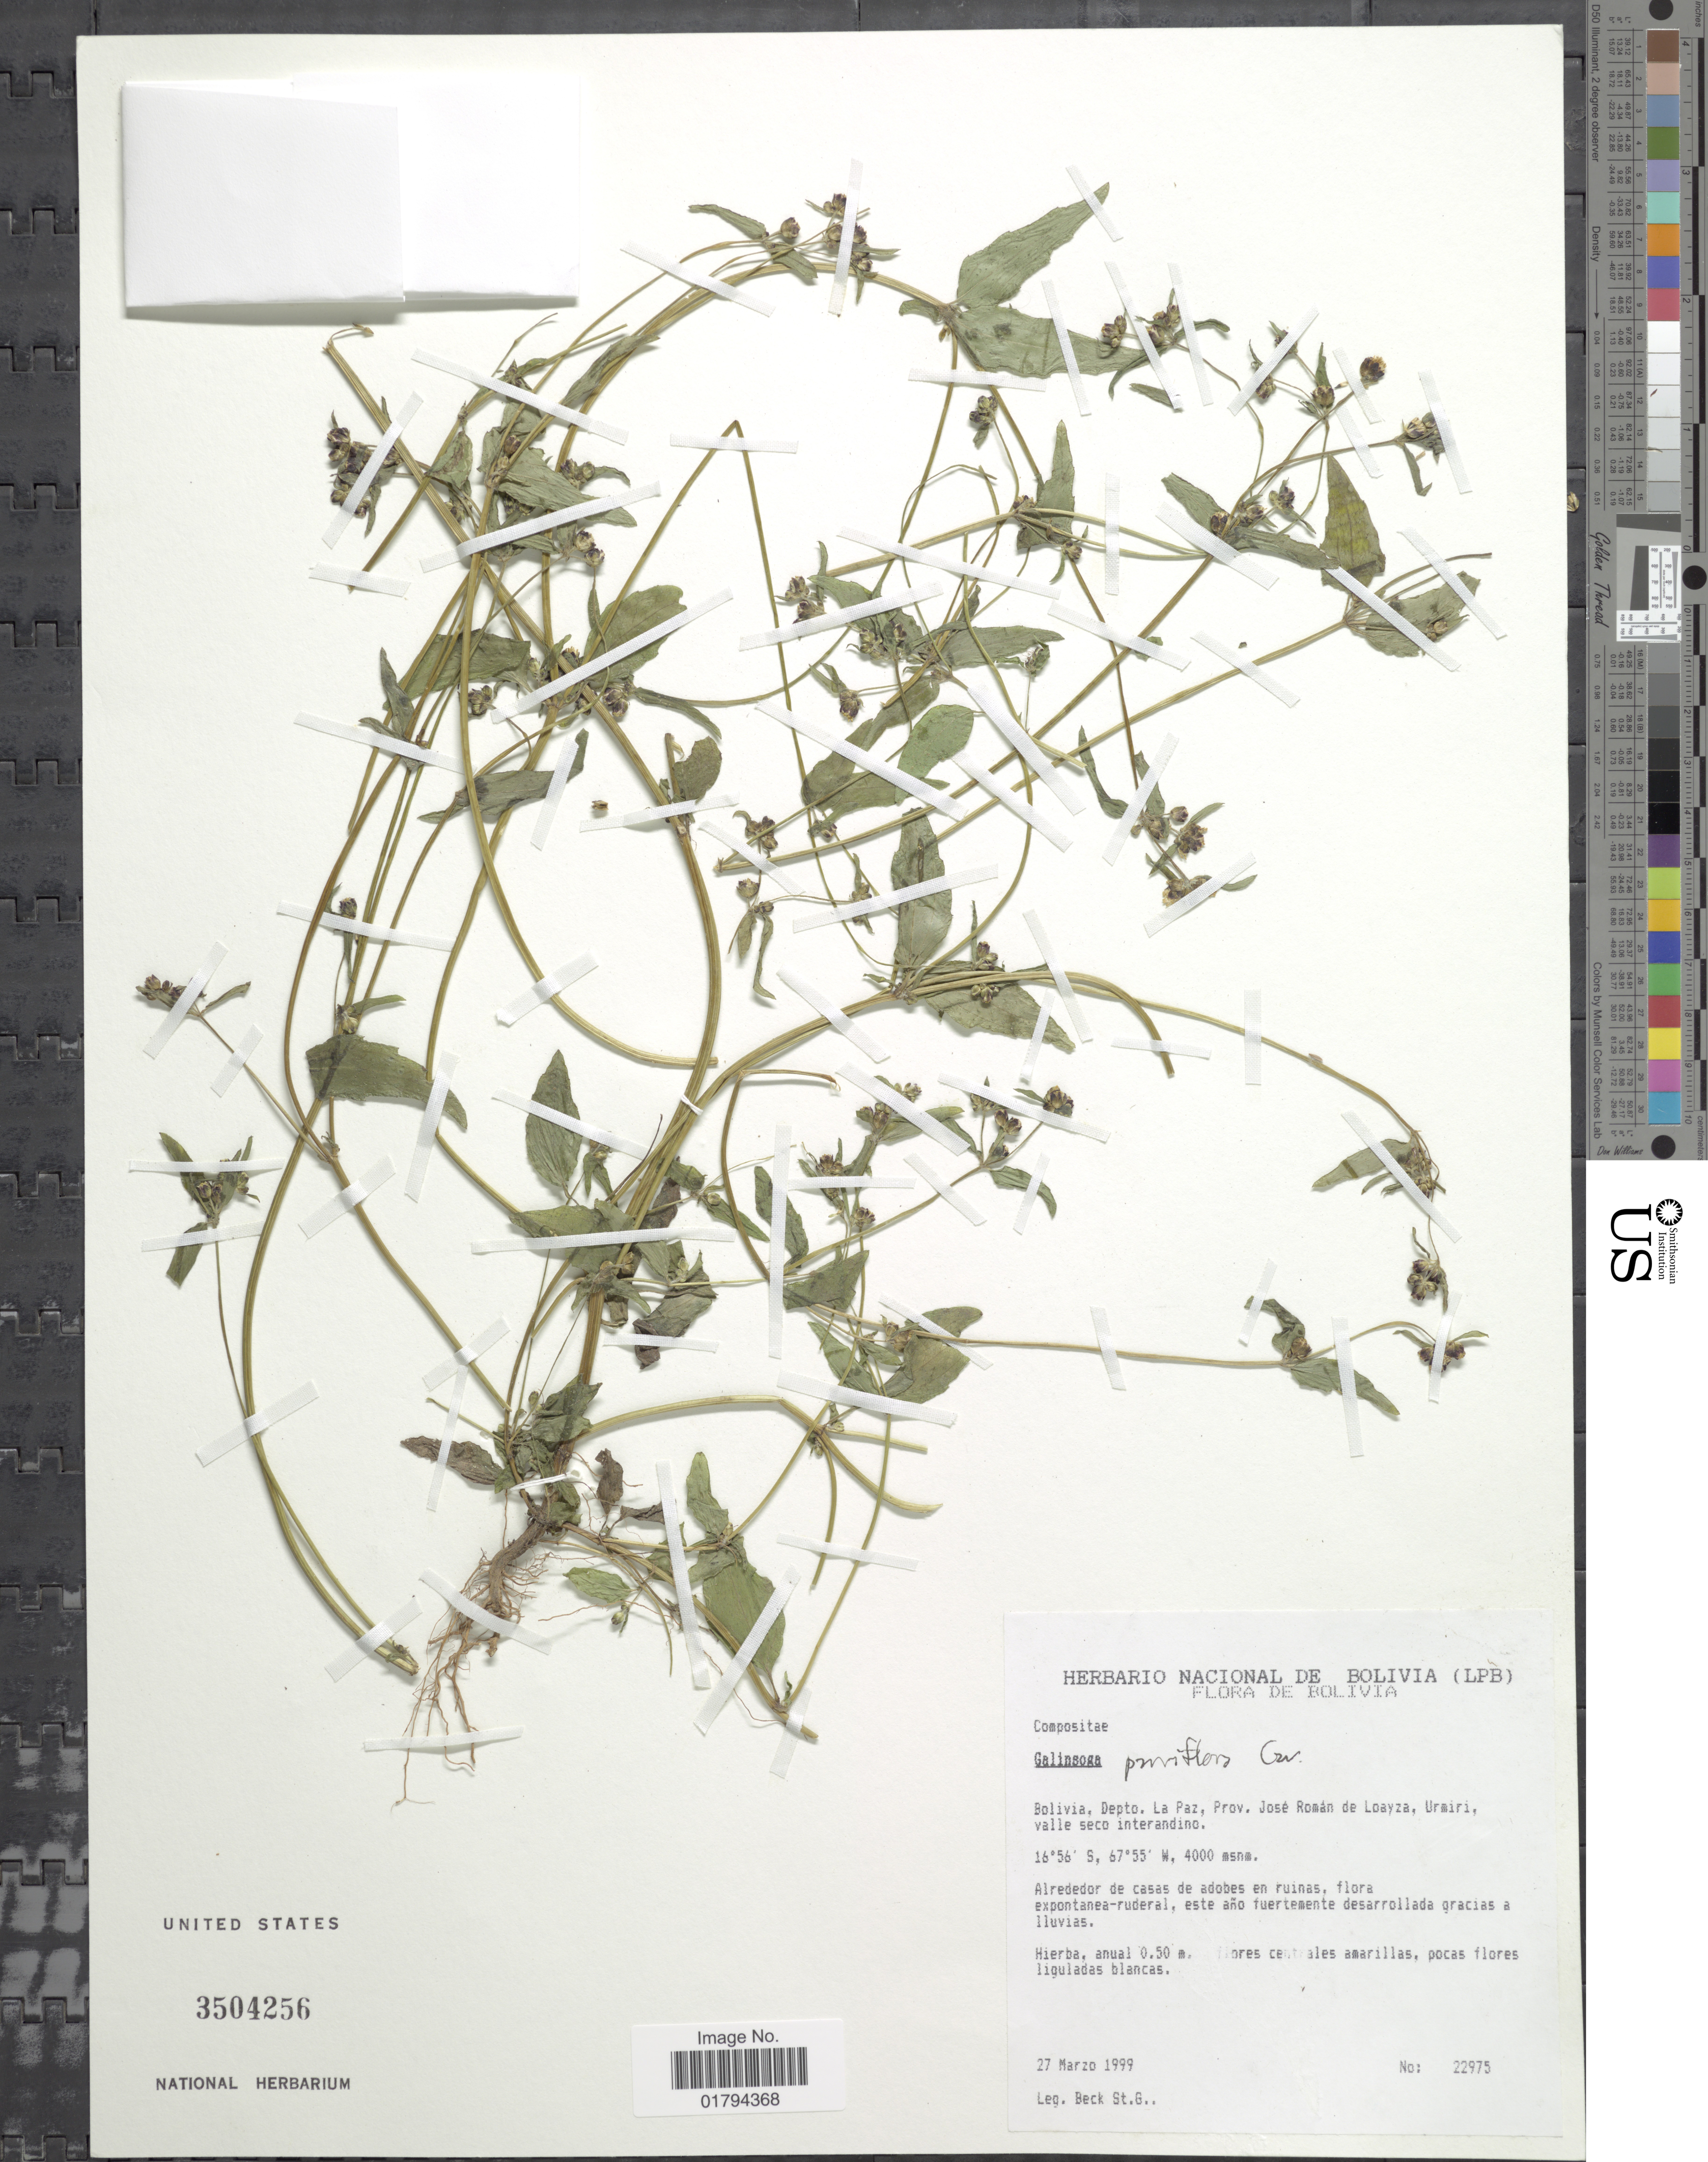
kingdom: Plantae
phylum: Tracheophyta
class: Magnoliopsida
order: Asterales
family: Asteraceae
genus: Galinsoga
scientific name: Galinsoga parviflora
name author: Cav.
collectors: S. G. Beck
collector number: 22975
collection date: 1999-03-27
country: Bolivia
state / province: La Paz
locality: Prov. Jose Roman de Loayza, Urmiri, valle seco interandino, alrededores de casas de adobes en ruinas.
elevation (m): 4000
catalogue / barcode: US 3504256